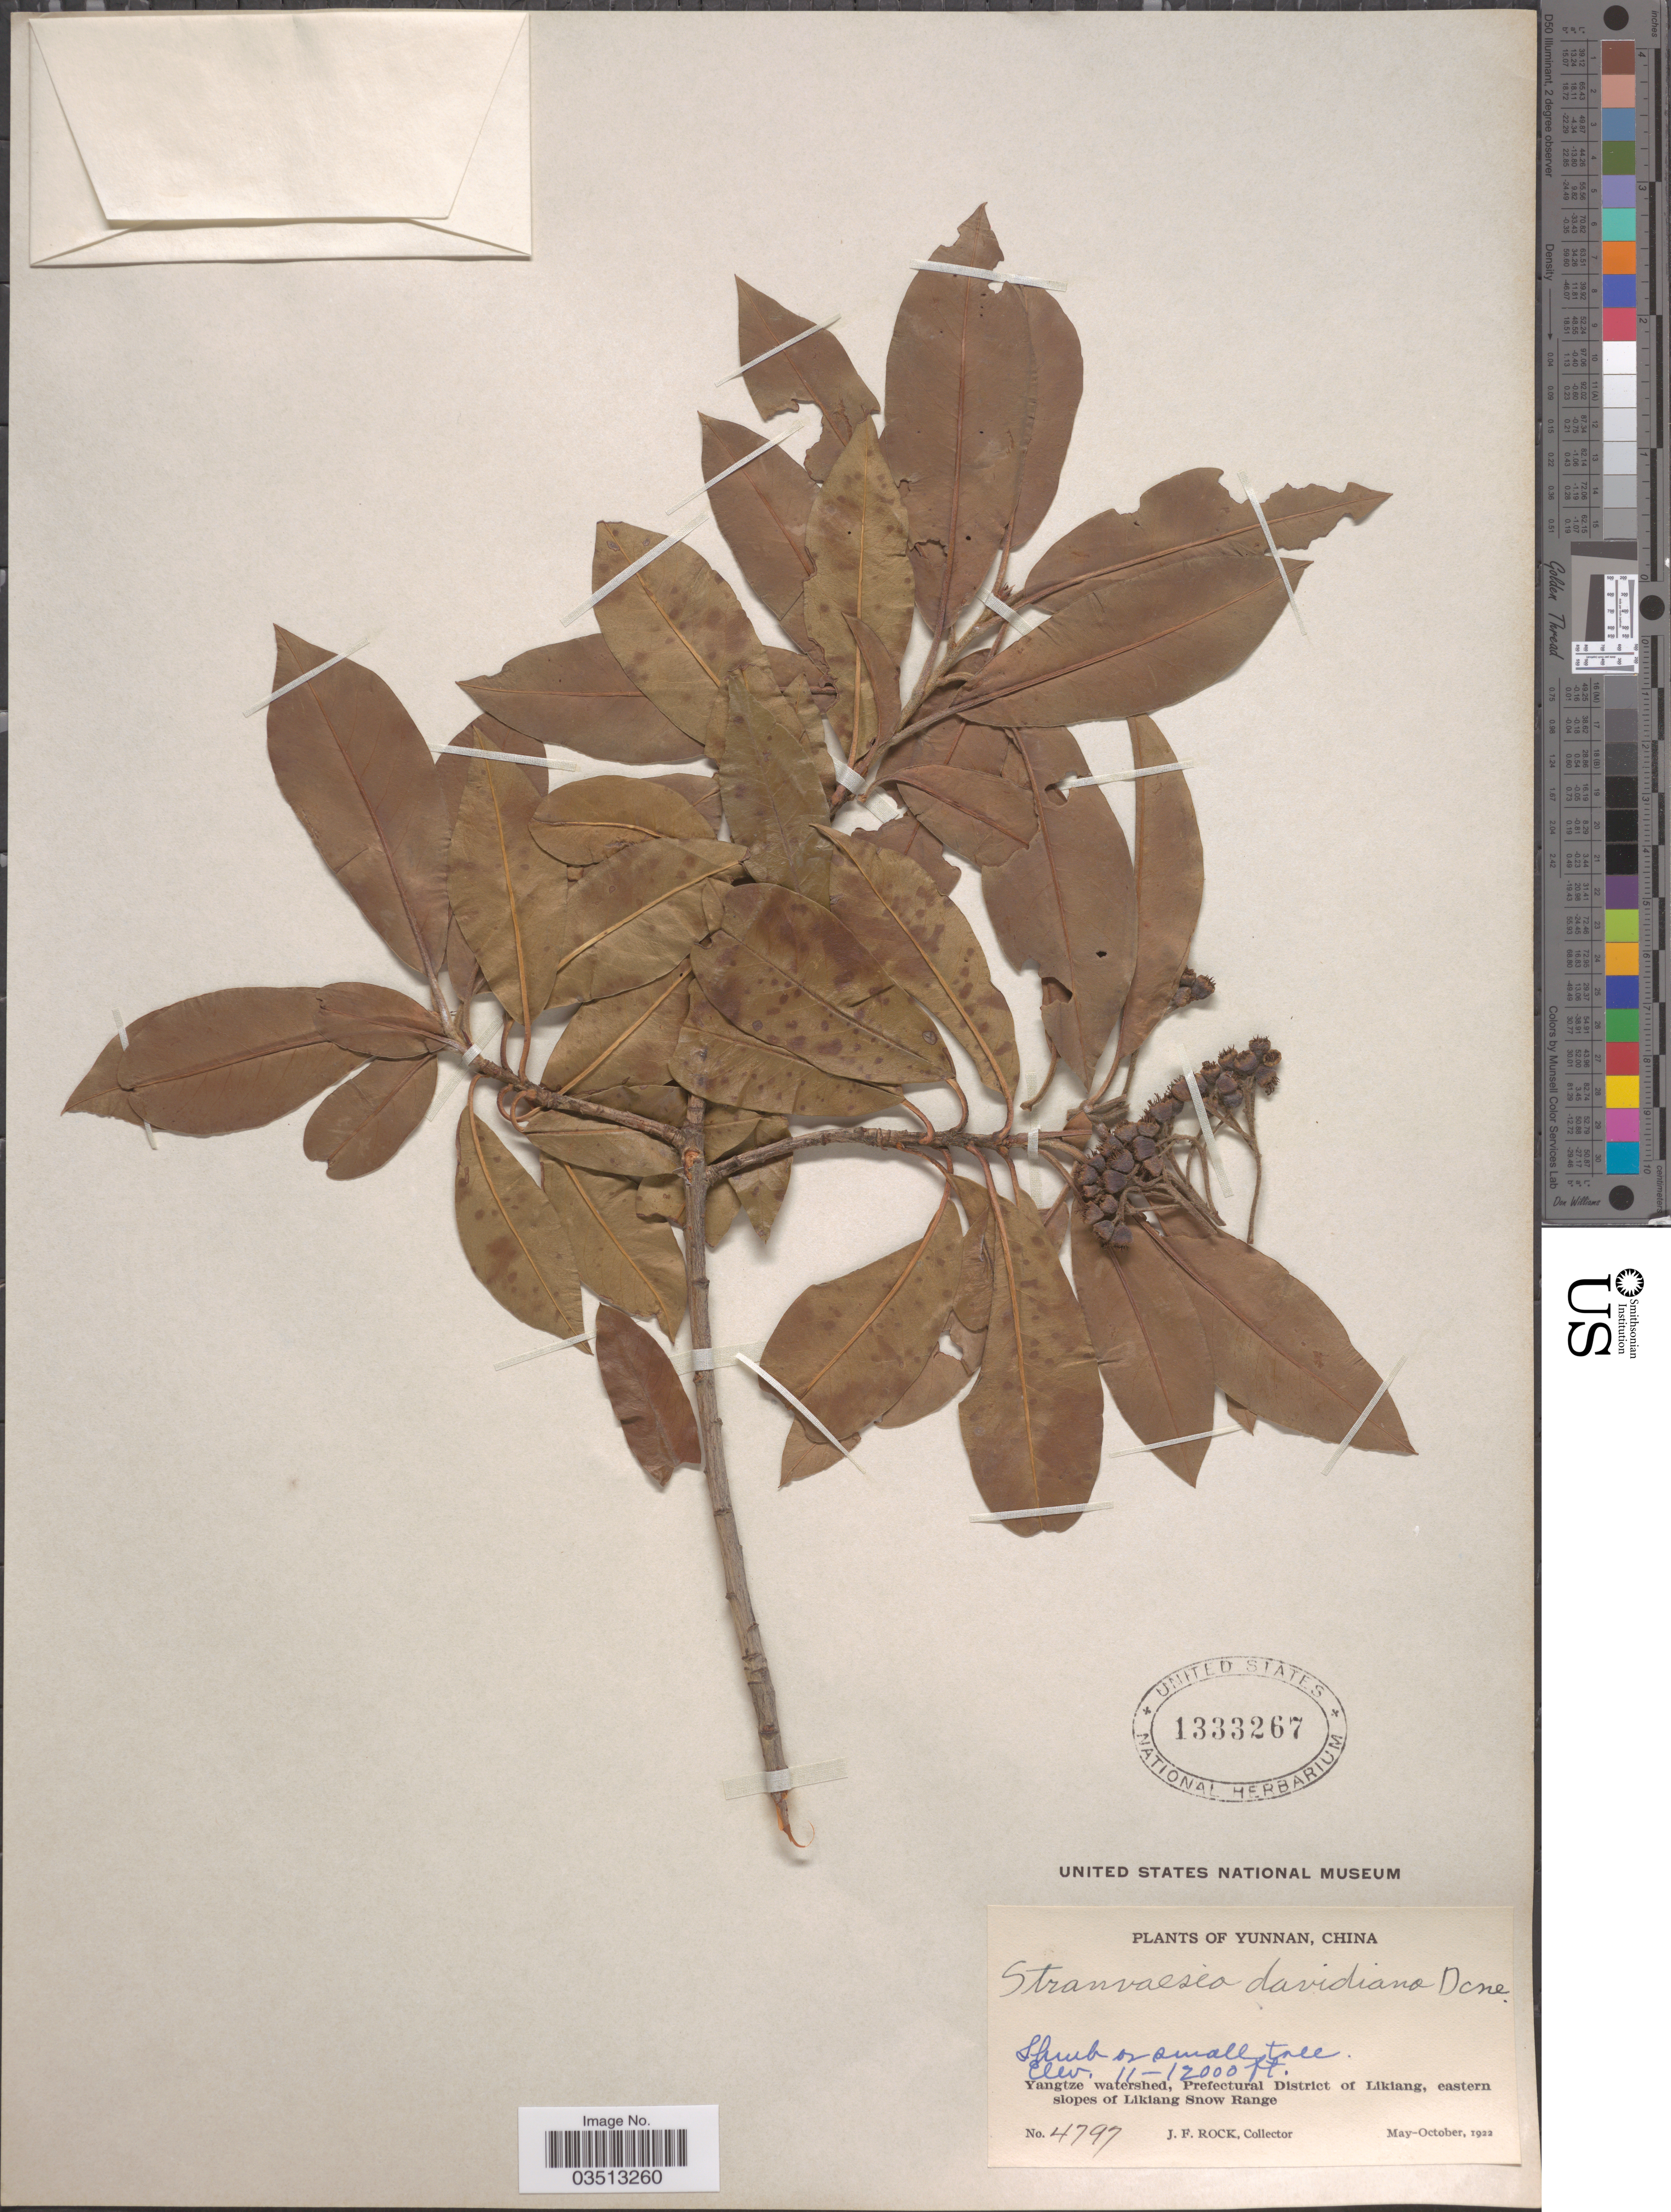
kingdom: Plantae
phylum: Tracheophyta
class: Magnoliopsida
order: Rosales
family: Rosaceae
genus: Stranvaesia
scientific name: Stranvaesia davidiana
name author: Decne.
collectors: J. Rock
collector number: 4797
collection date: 1922-05/1922-10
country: China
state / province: Yunnan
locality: Yangtze watershed, Prefectural District of Likiang, eastern slopes of Likiang Snow Range.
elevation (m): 3353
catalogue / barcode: US 1333267